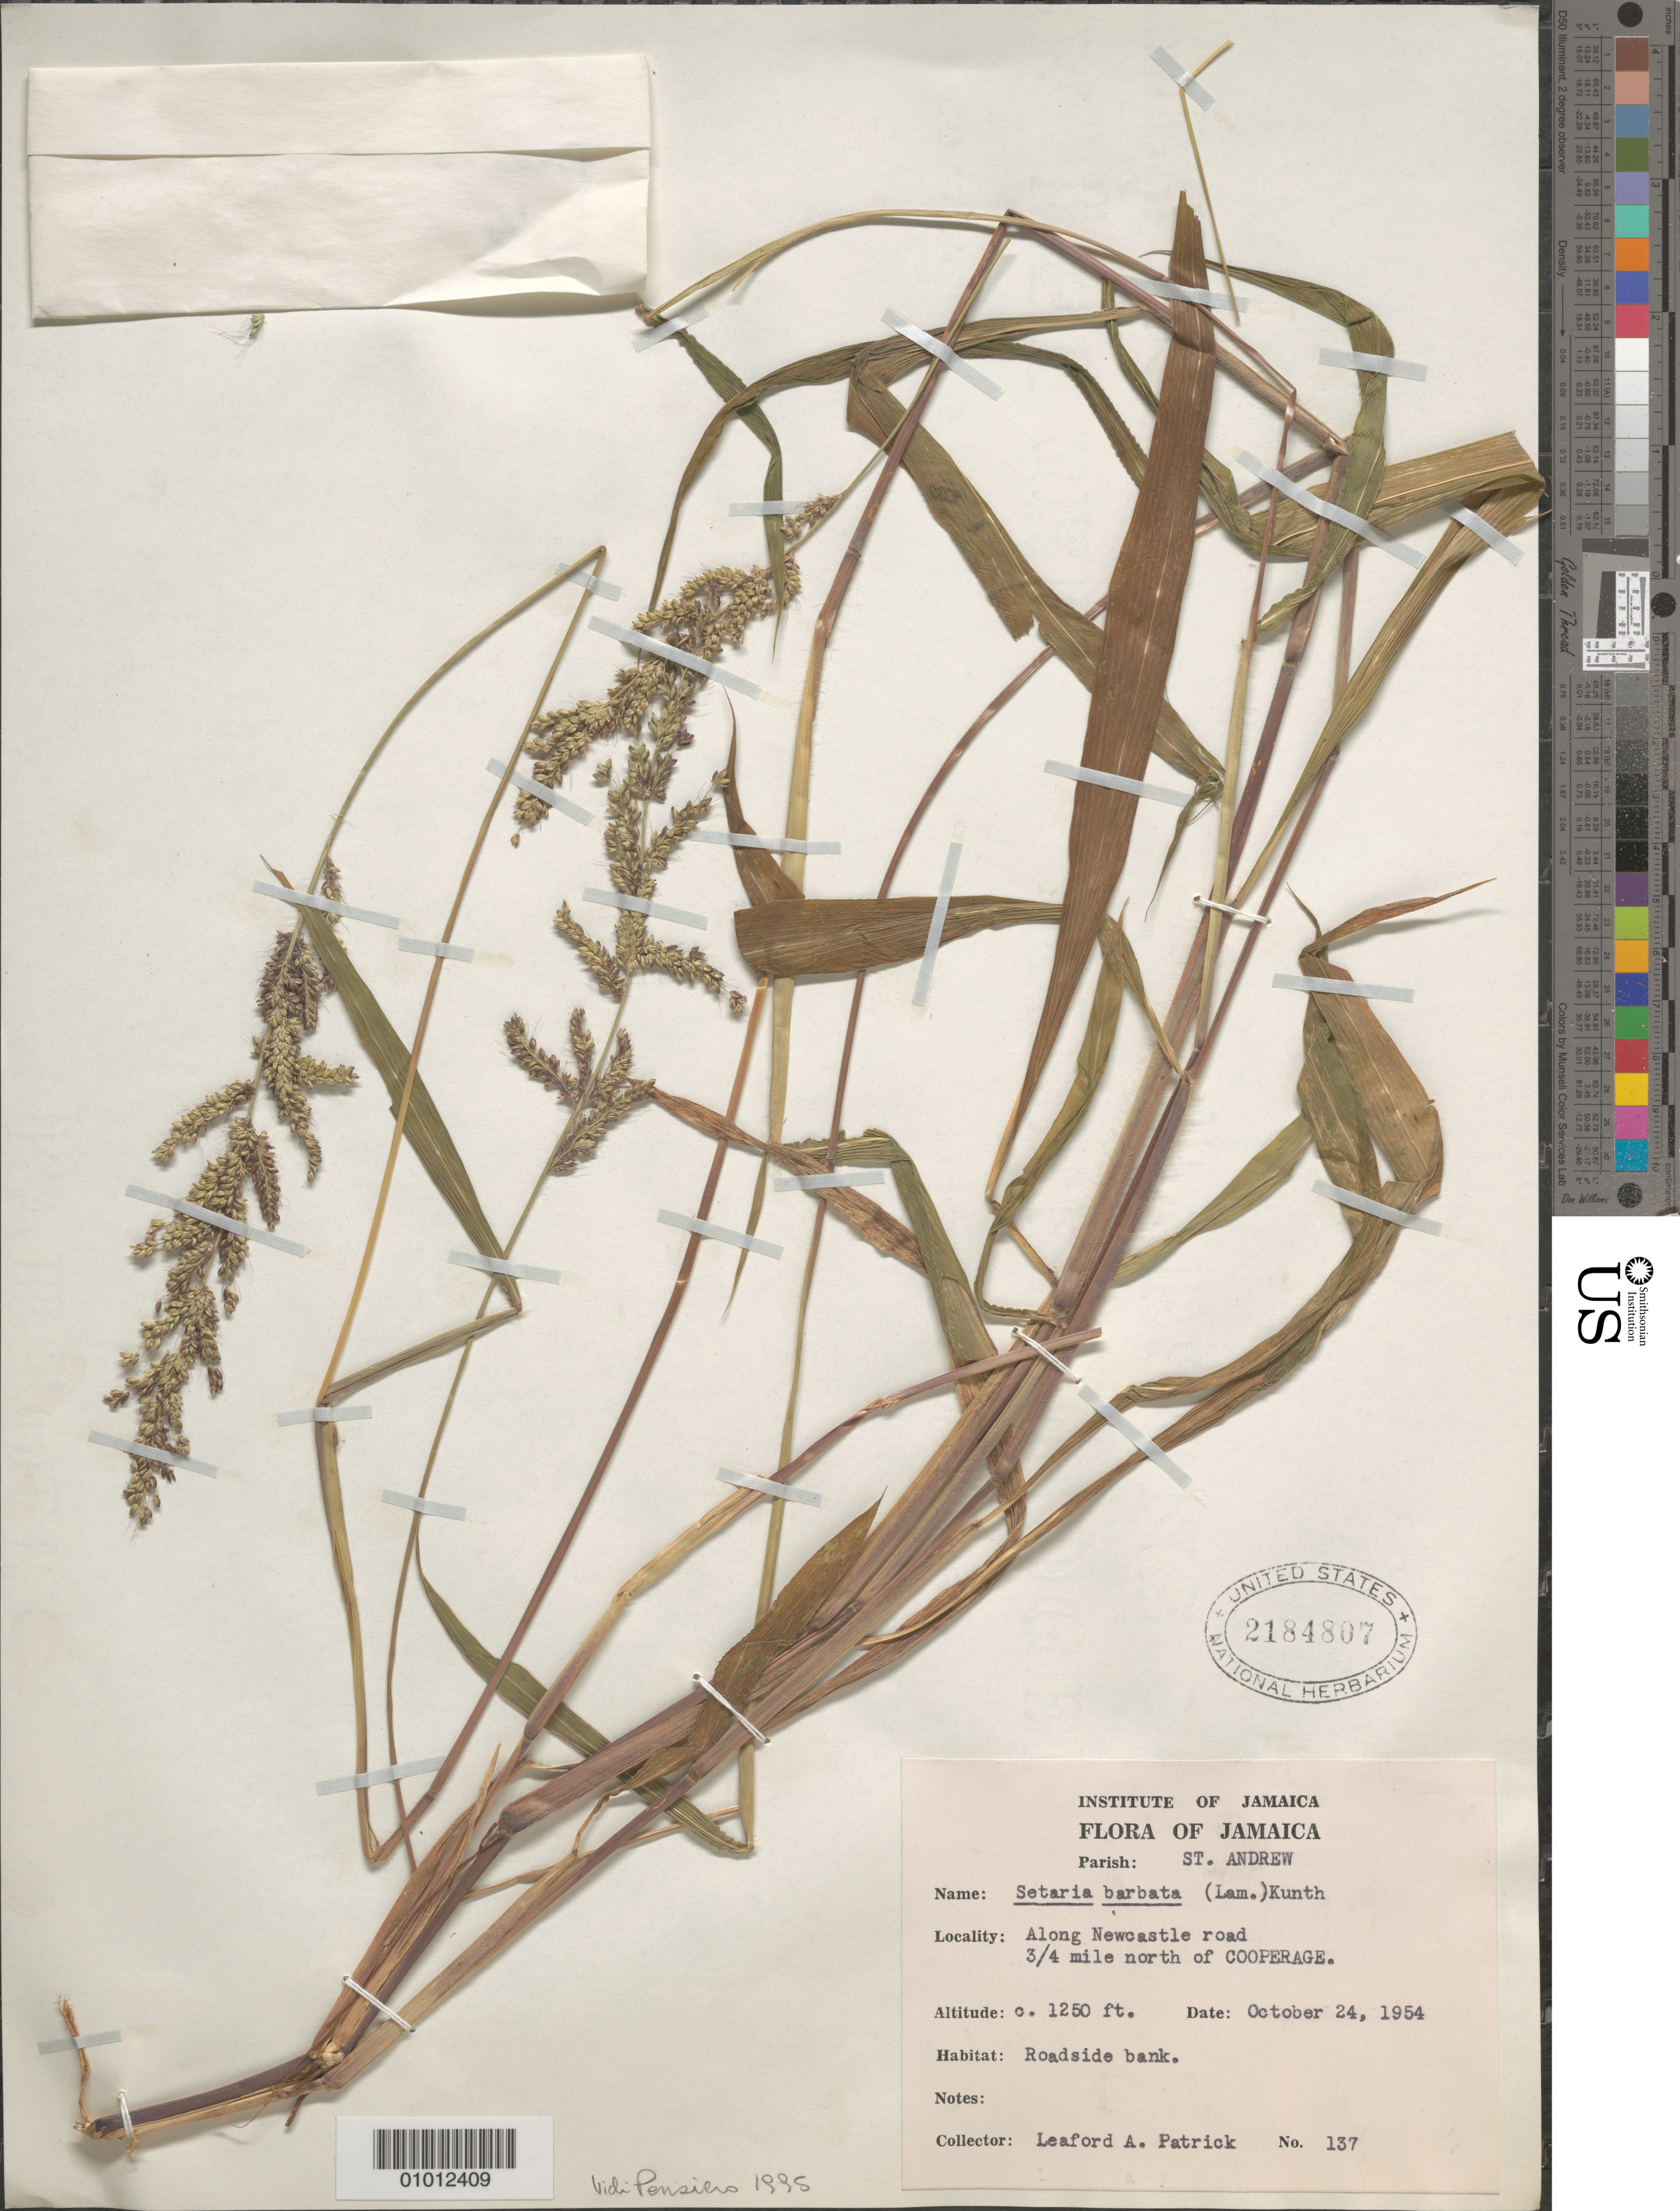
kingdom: Plantae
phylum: Tracheophyta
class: Liliopsida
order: Poales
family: Poaceae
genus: Setaria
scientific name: Setaria barbata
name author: (Lam.) Kunth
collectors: L. Patrick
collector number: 137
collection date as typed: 24 Oct 1954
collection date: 1954-10-24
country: Jamaica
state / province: Saint Andrew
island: Jamaica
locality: Along Newcastle road, 3/4 miles N of Cooperage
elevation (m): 381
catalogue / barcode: US 2184807